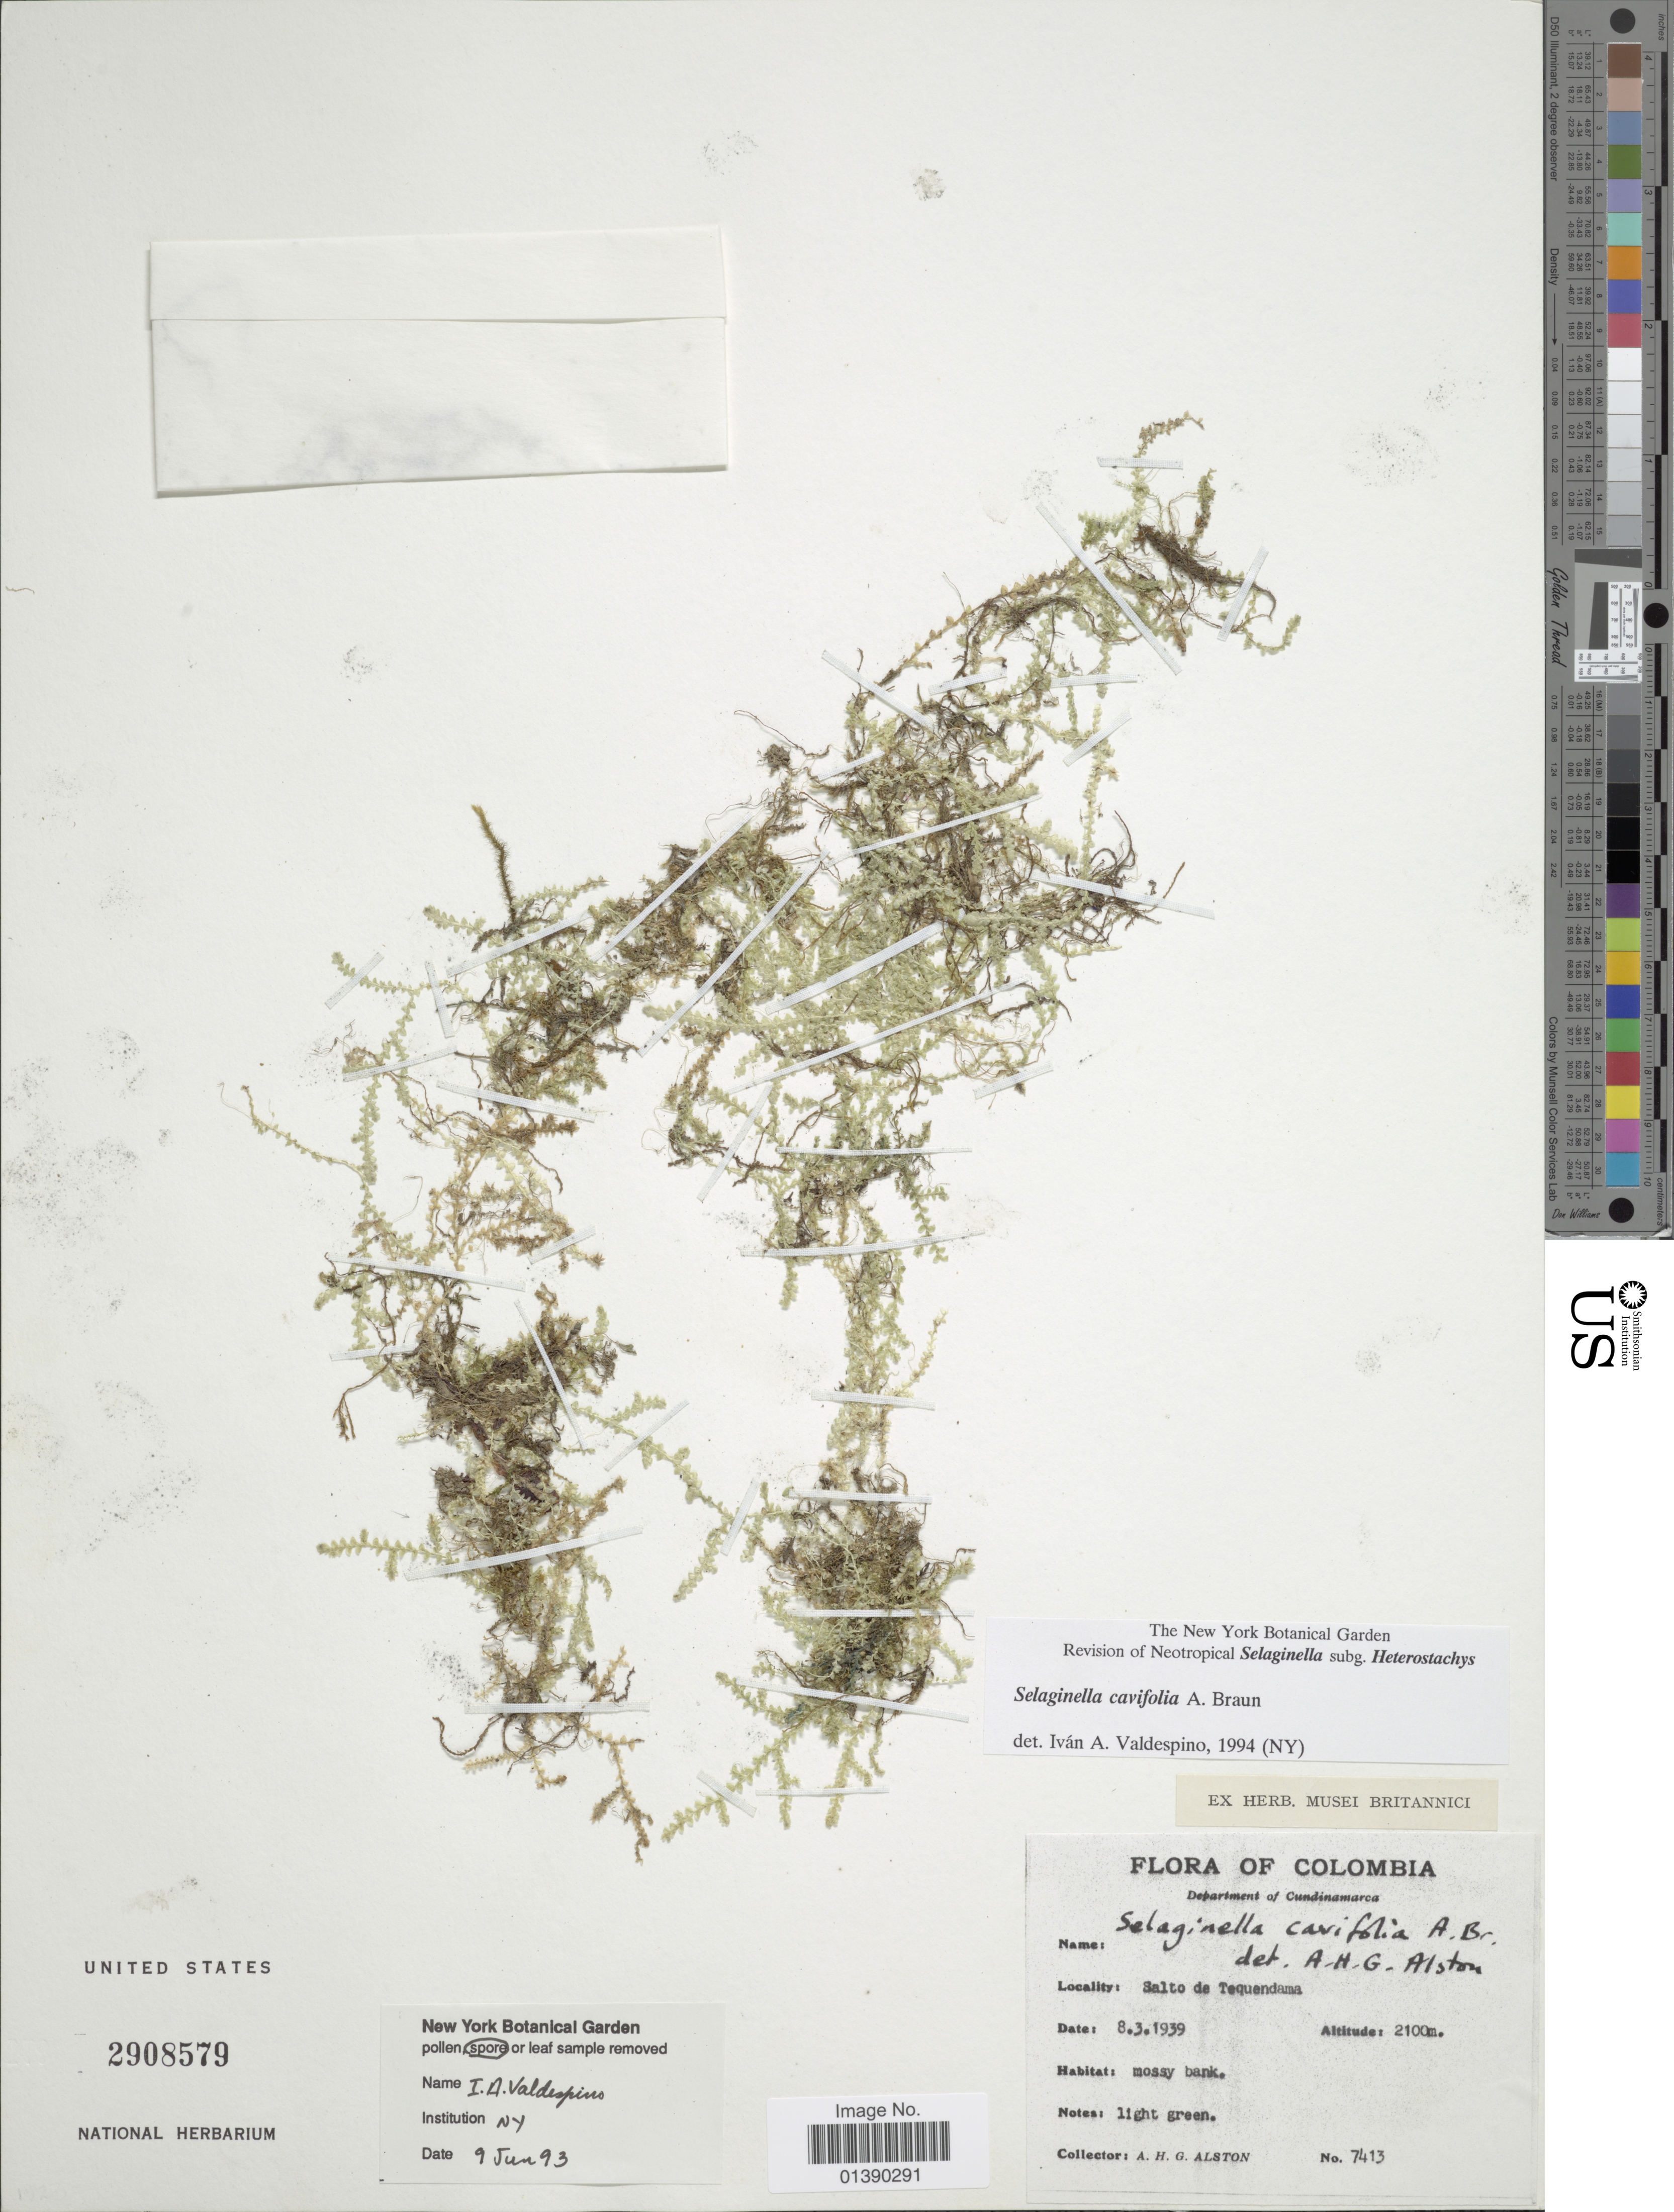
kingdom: Plantae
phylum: Tracheophyta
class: Lycopodiopsida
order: Selaginellales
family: Selaginellaceae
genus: Selaginella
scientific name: Selaginella cavifolia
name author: A. Braun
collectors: A. H. Alston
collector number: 7413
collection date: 1939-03-08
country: Colombia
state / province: Cundinamarca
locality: Salto de Tequendama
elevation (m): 2100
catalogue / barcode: US 2908579